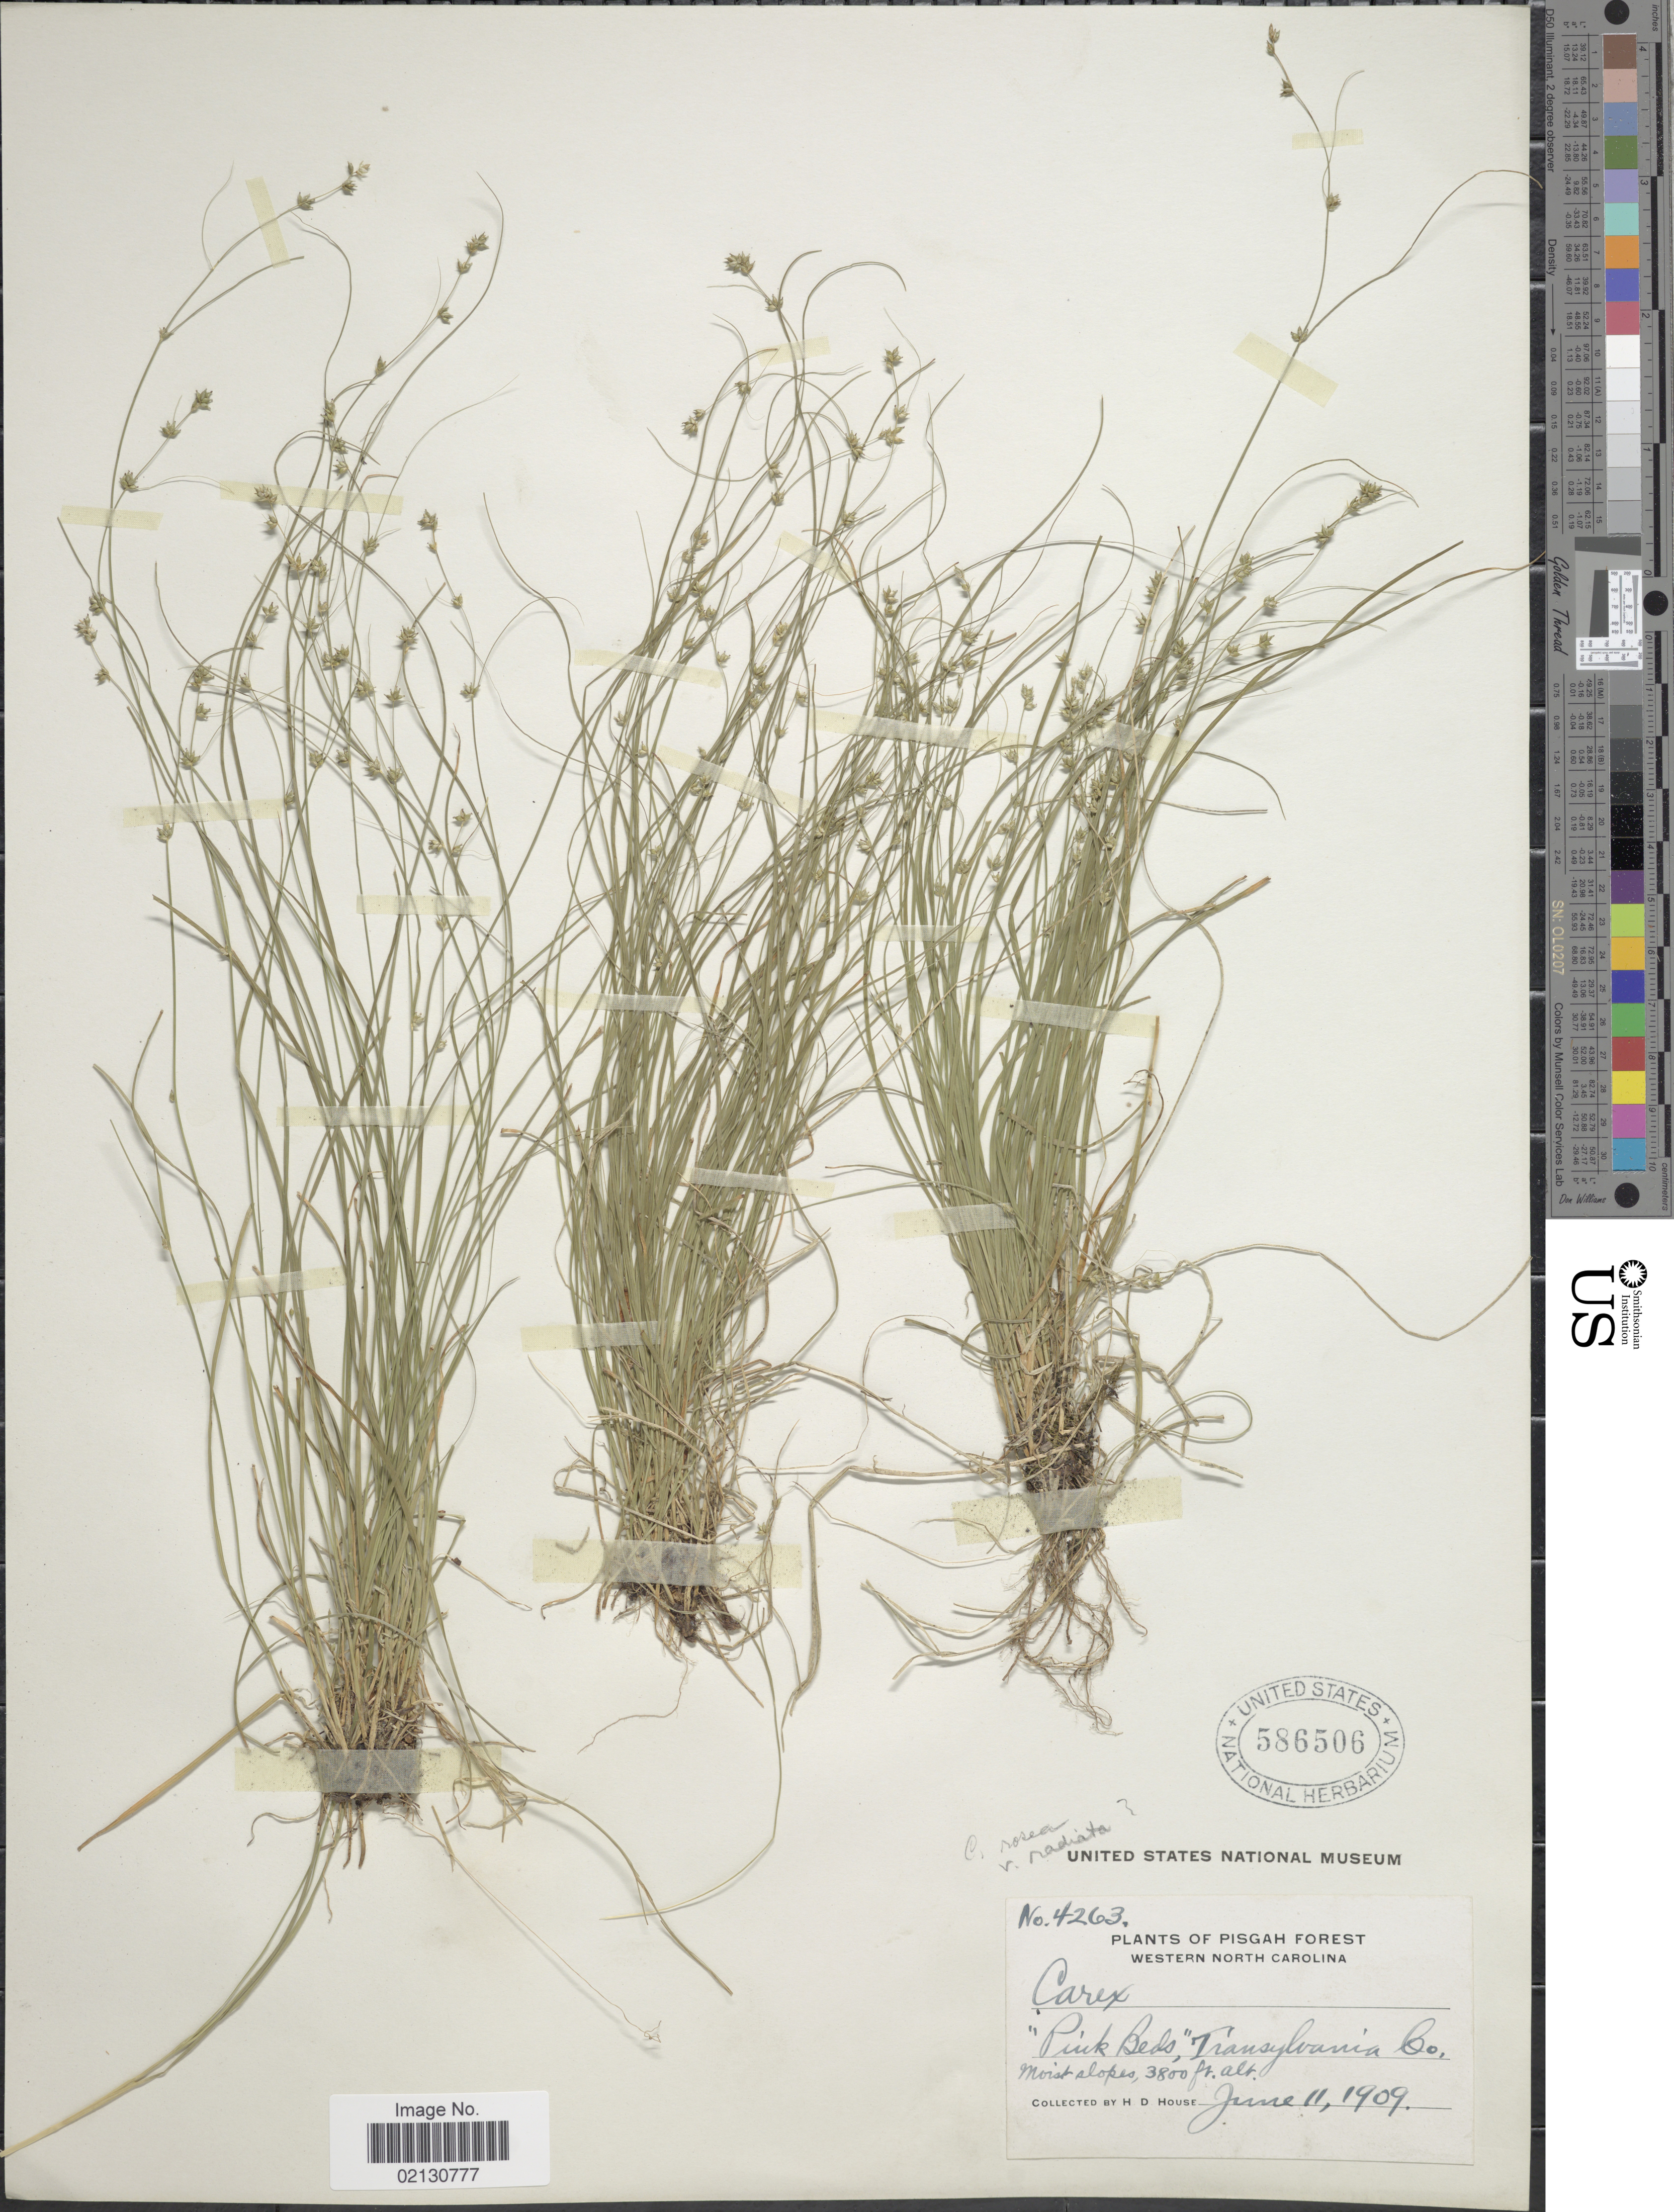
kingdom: Plantae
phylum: Tracheophyta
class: Liliopsida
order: Poales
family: Cyperaceae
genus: Carex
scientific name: Carex radiata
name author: (Wahlenb.) Small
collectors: H. D. House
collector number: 4263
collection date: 1909-06-11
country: United States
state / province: North Carolina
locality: Pisgah Forest. Western North Carolina. "Puick Beds", Transylvania Co.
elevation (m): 1158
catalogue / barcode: US 586506